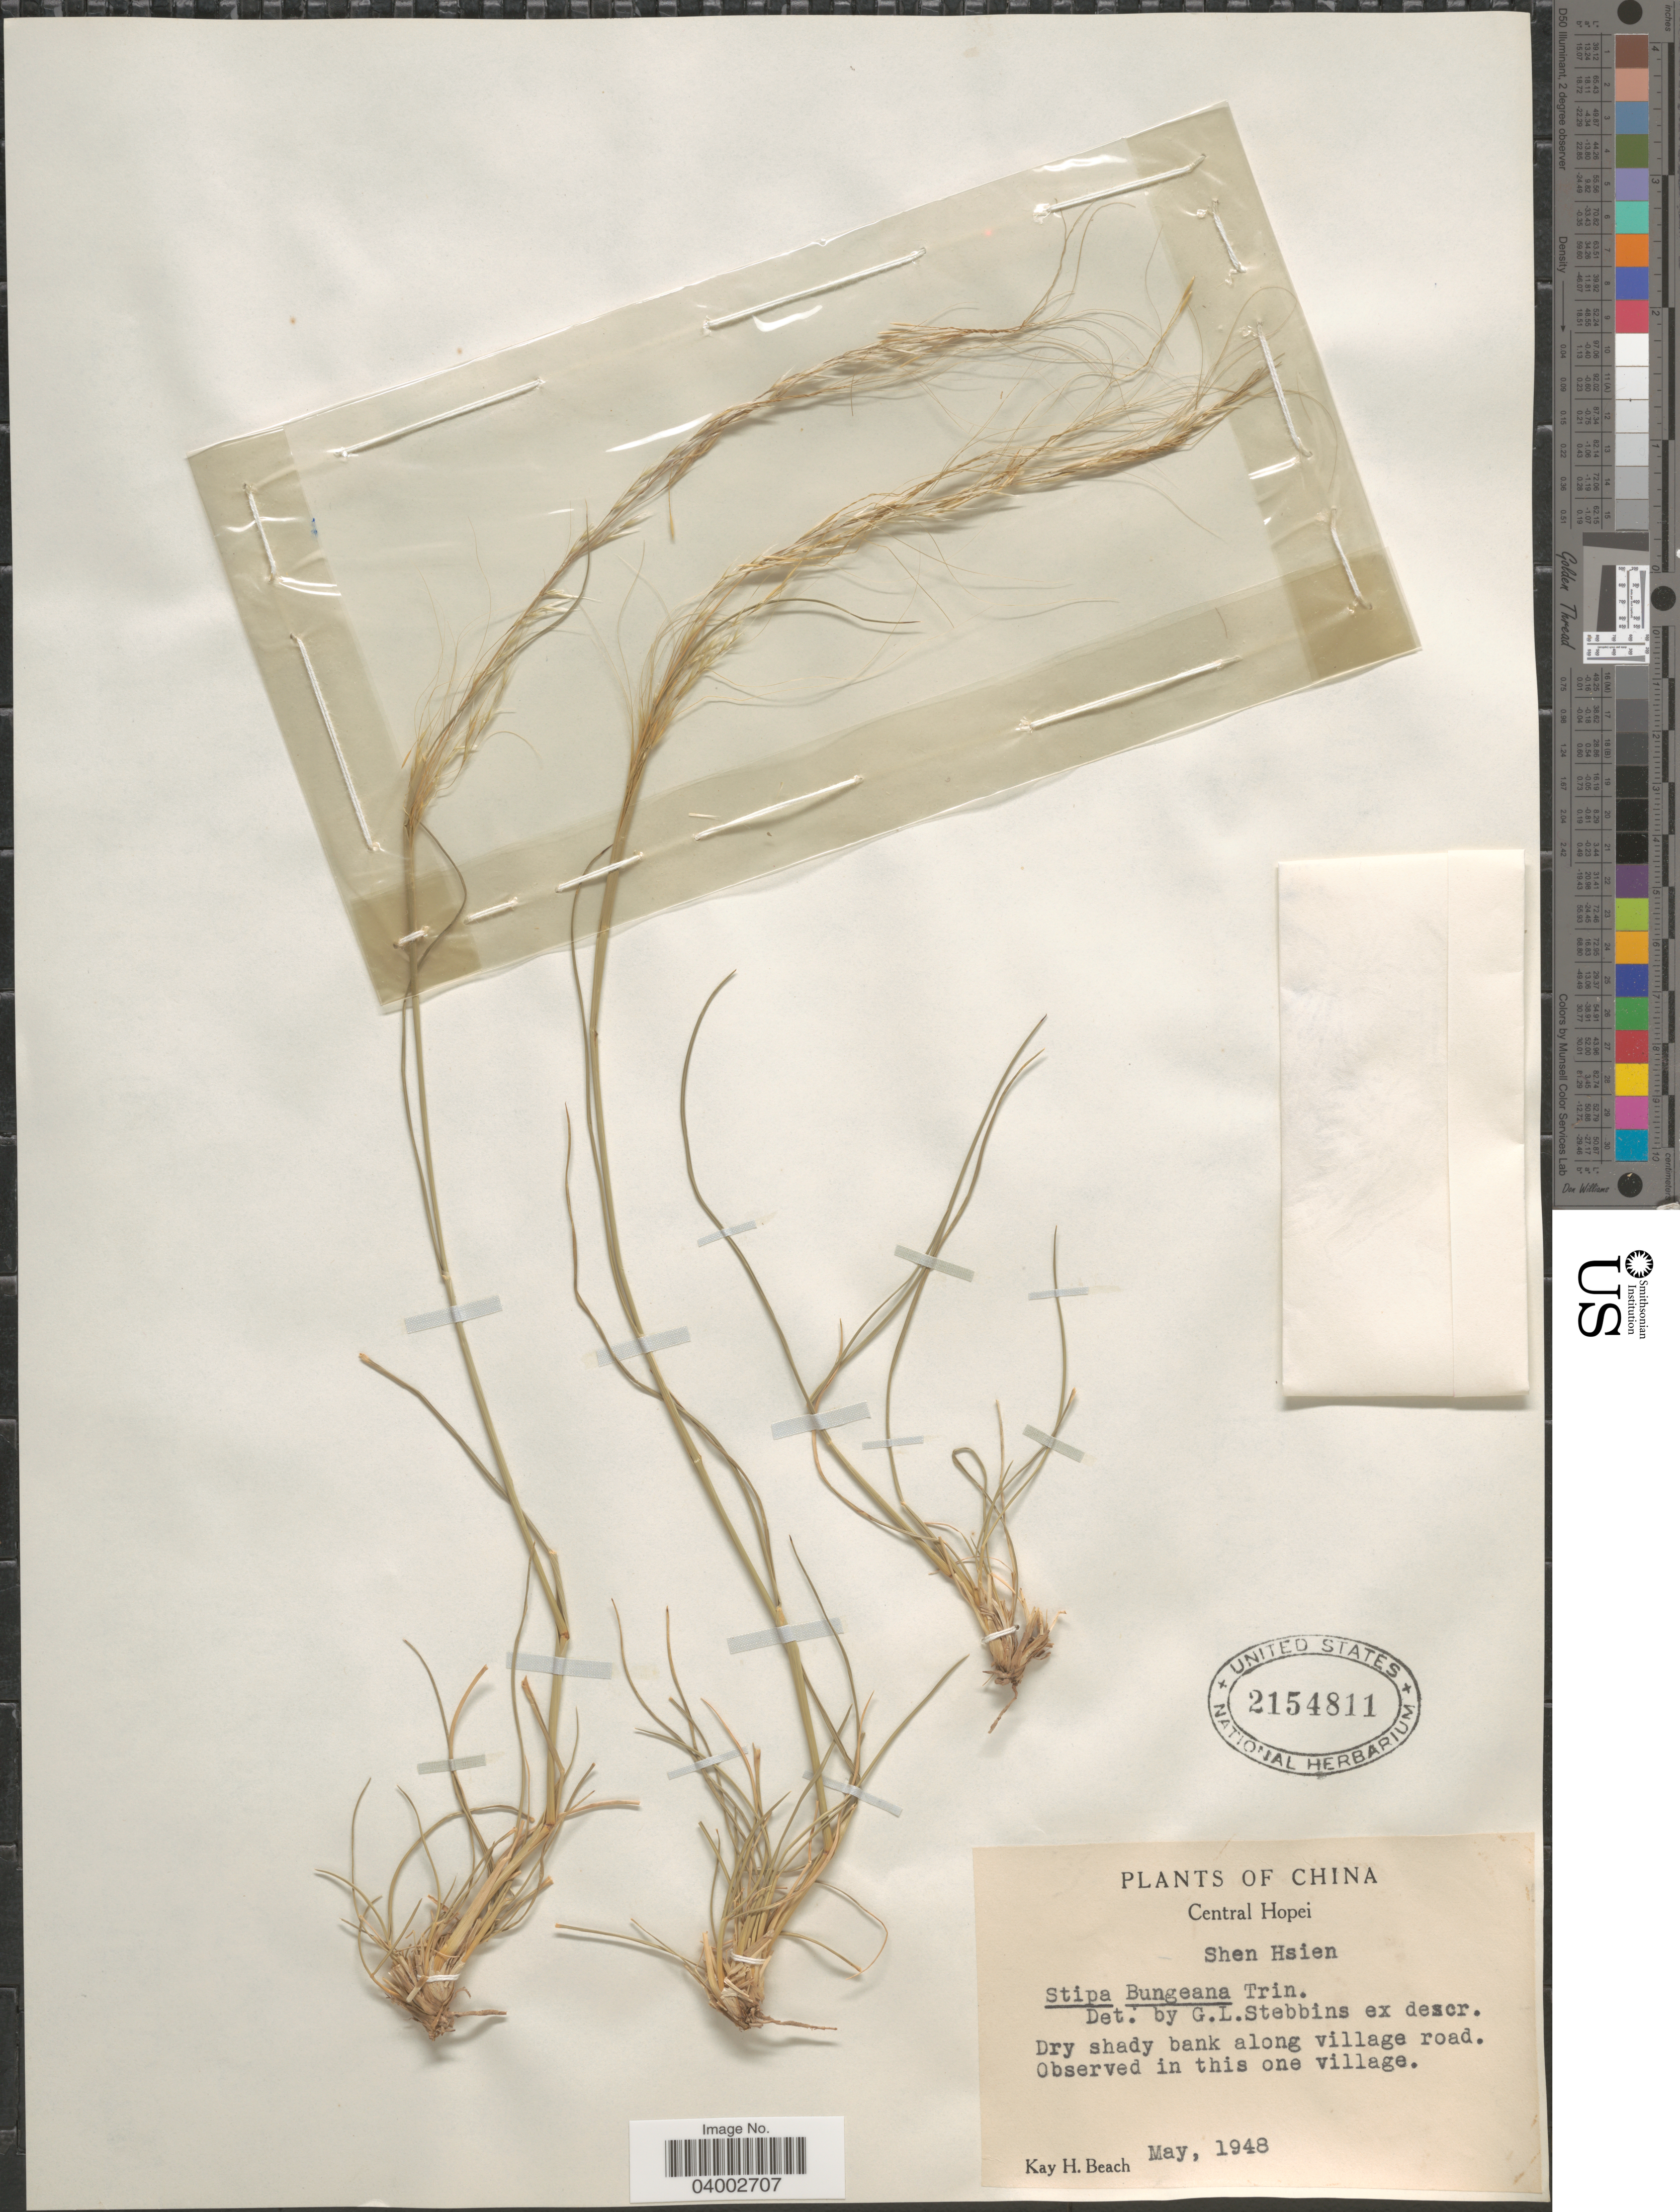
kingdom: Plantae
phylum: Tracheophyta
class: Liliopsida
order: Poales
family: Poaceae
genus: Stipa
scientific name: Stipa bungeana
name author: Trin.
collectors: K. H. Beach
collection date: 1948-05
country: China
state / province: Hebei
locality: Central Hopei. Shen Hsien. Along village road.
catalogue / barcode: US 2154811